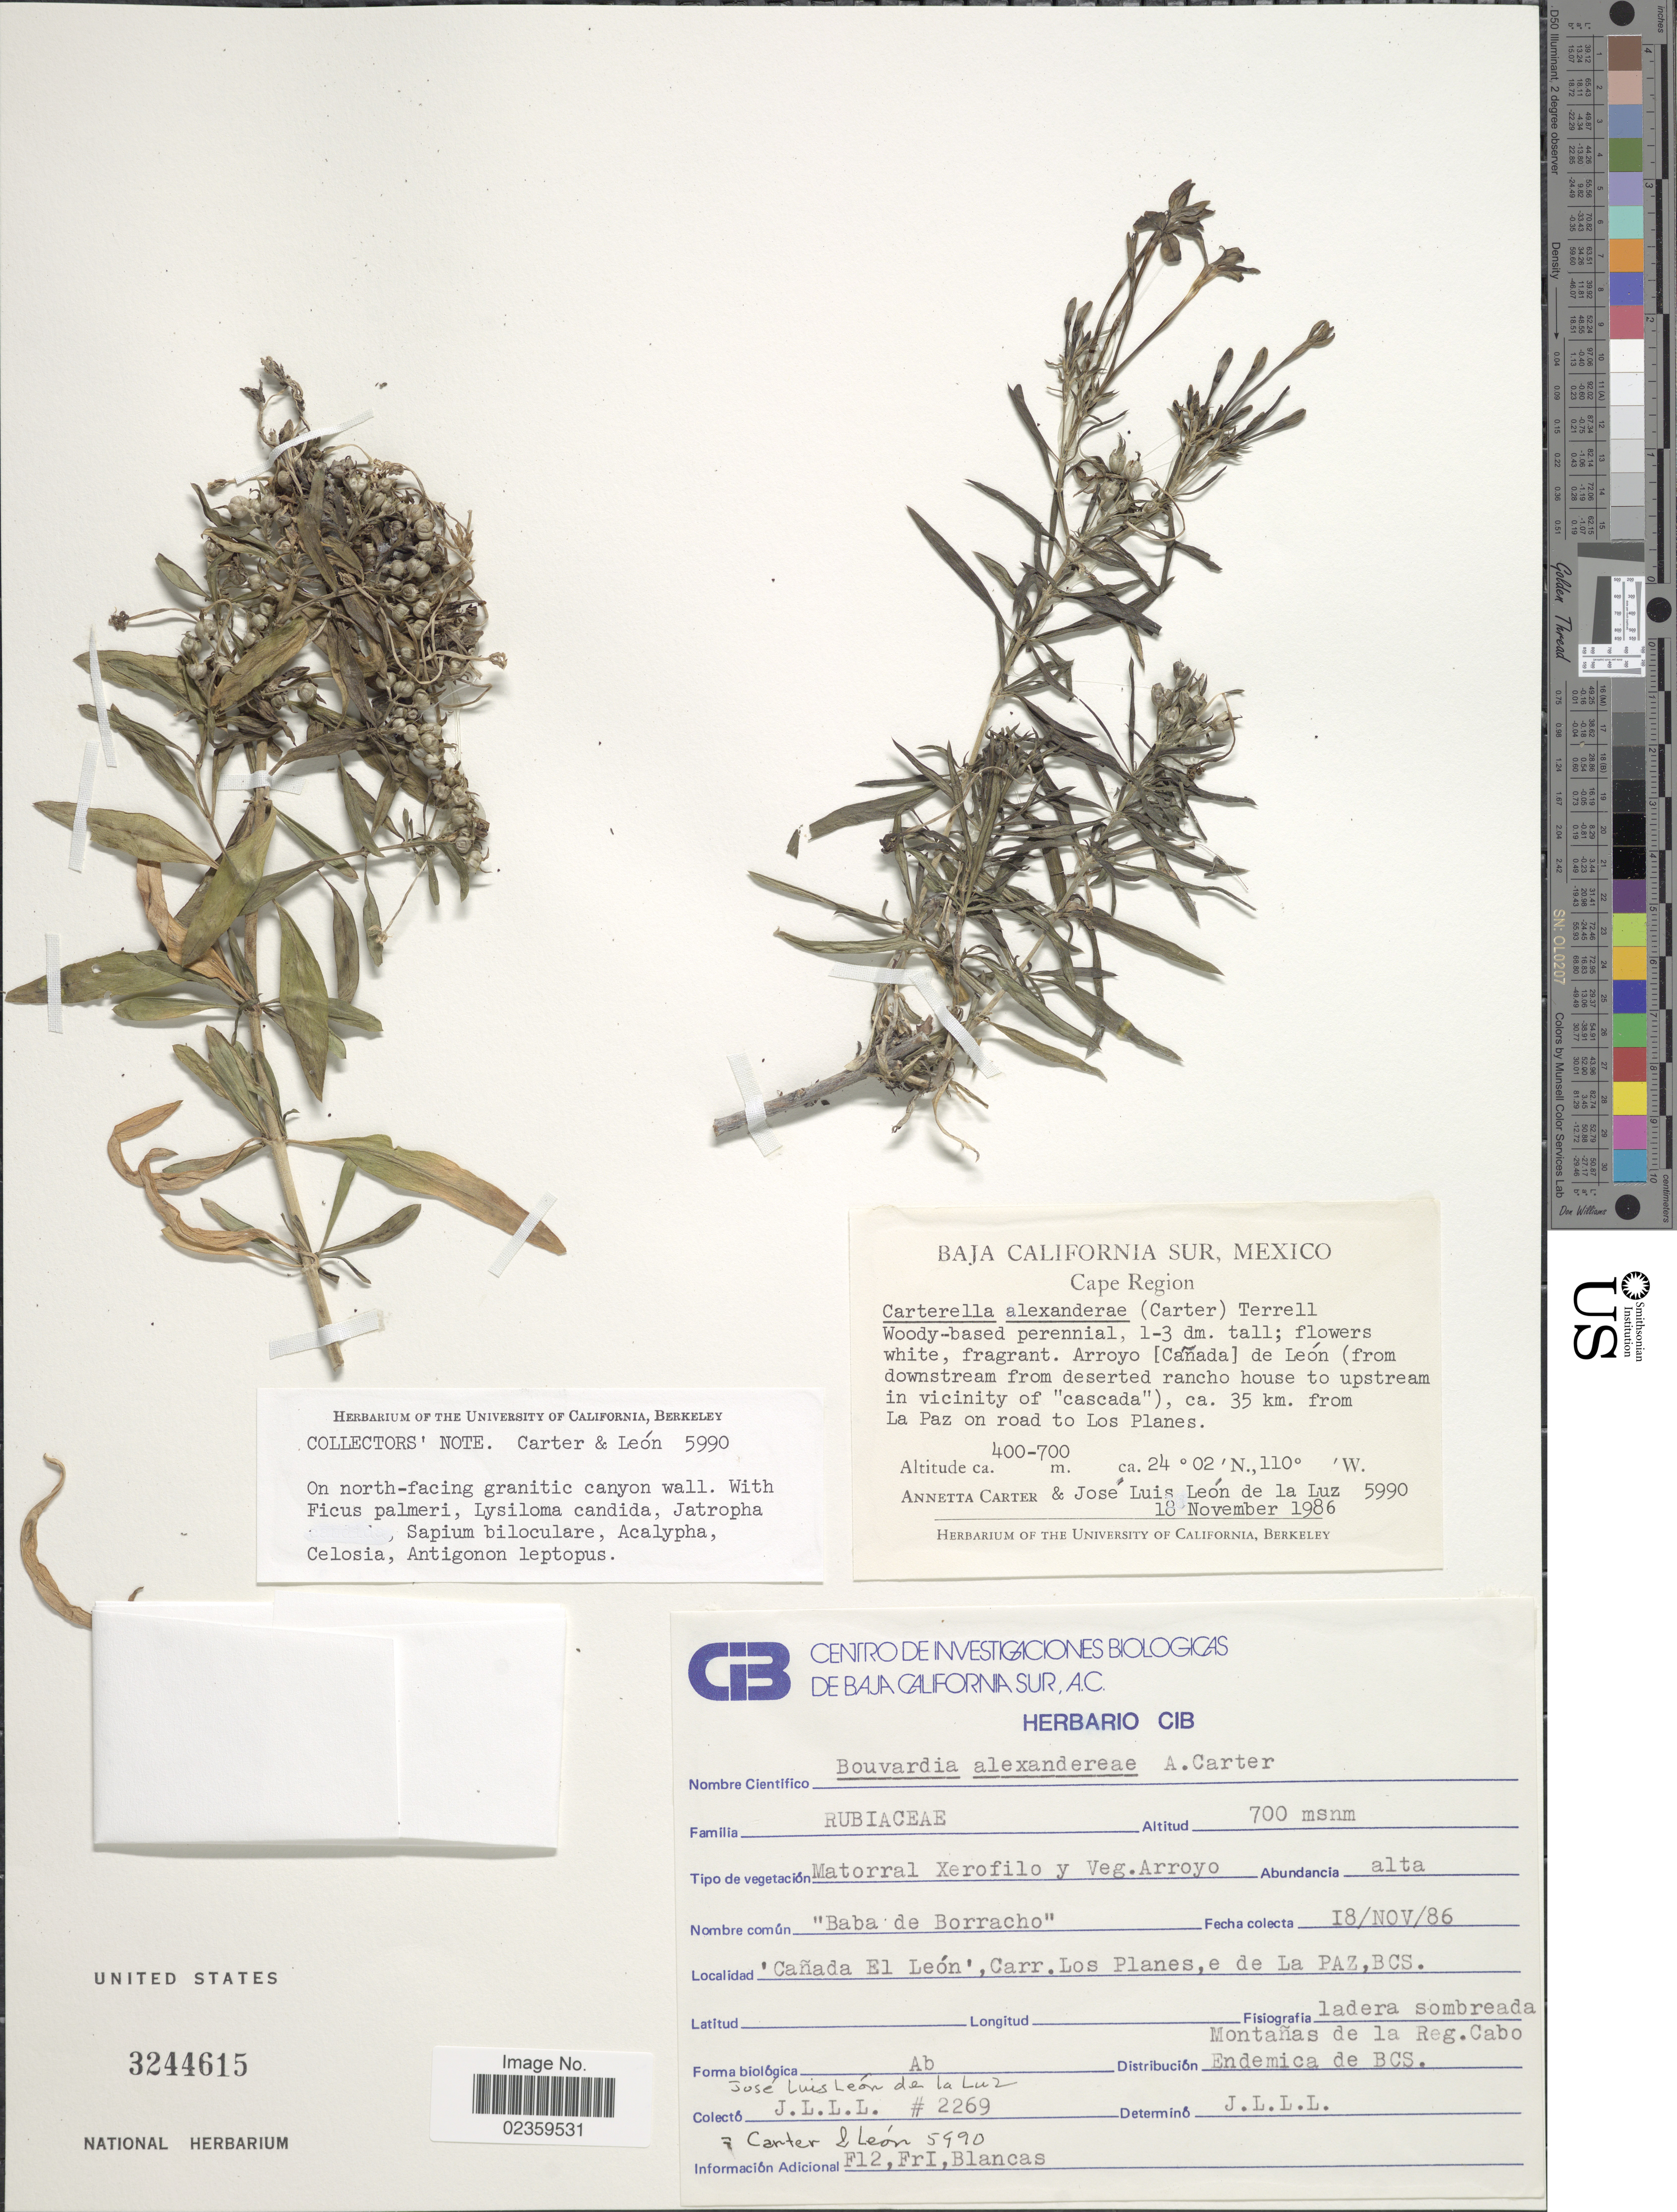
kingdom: Plantae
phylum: Tracheophyta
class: Magnoliopsida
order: Gentianales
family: Rubiaceae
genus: Carterella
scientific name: Carterella alexanderae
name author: (A.M. Carter) Terrell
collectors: A. Carter & J. L. León de la Luz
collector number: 2269/5590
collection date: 1986-11-18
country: Mexico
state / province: Baja California Sur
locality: Cape Region. Arroyo [Canañda] de León (from downstream from deserted rancho house to upstream in vicinity of "cascada"), ca. 35 km. from La Paz on road to Los Planes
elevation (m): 400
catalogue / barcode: US 3244615